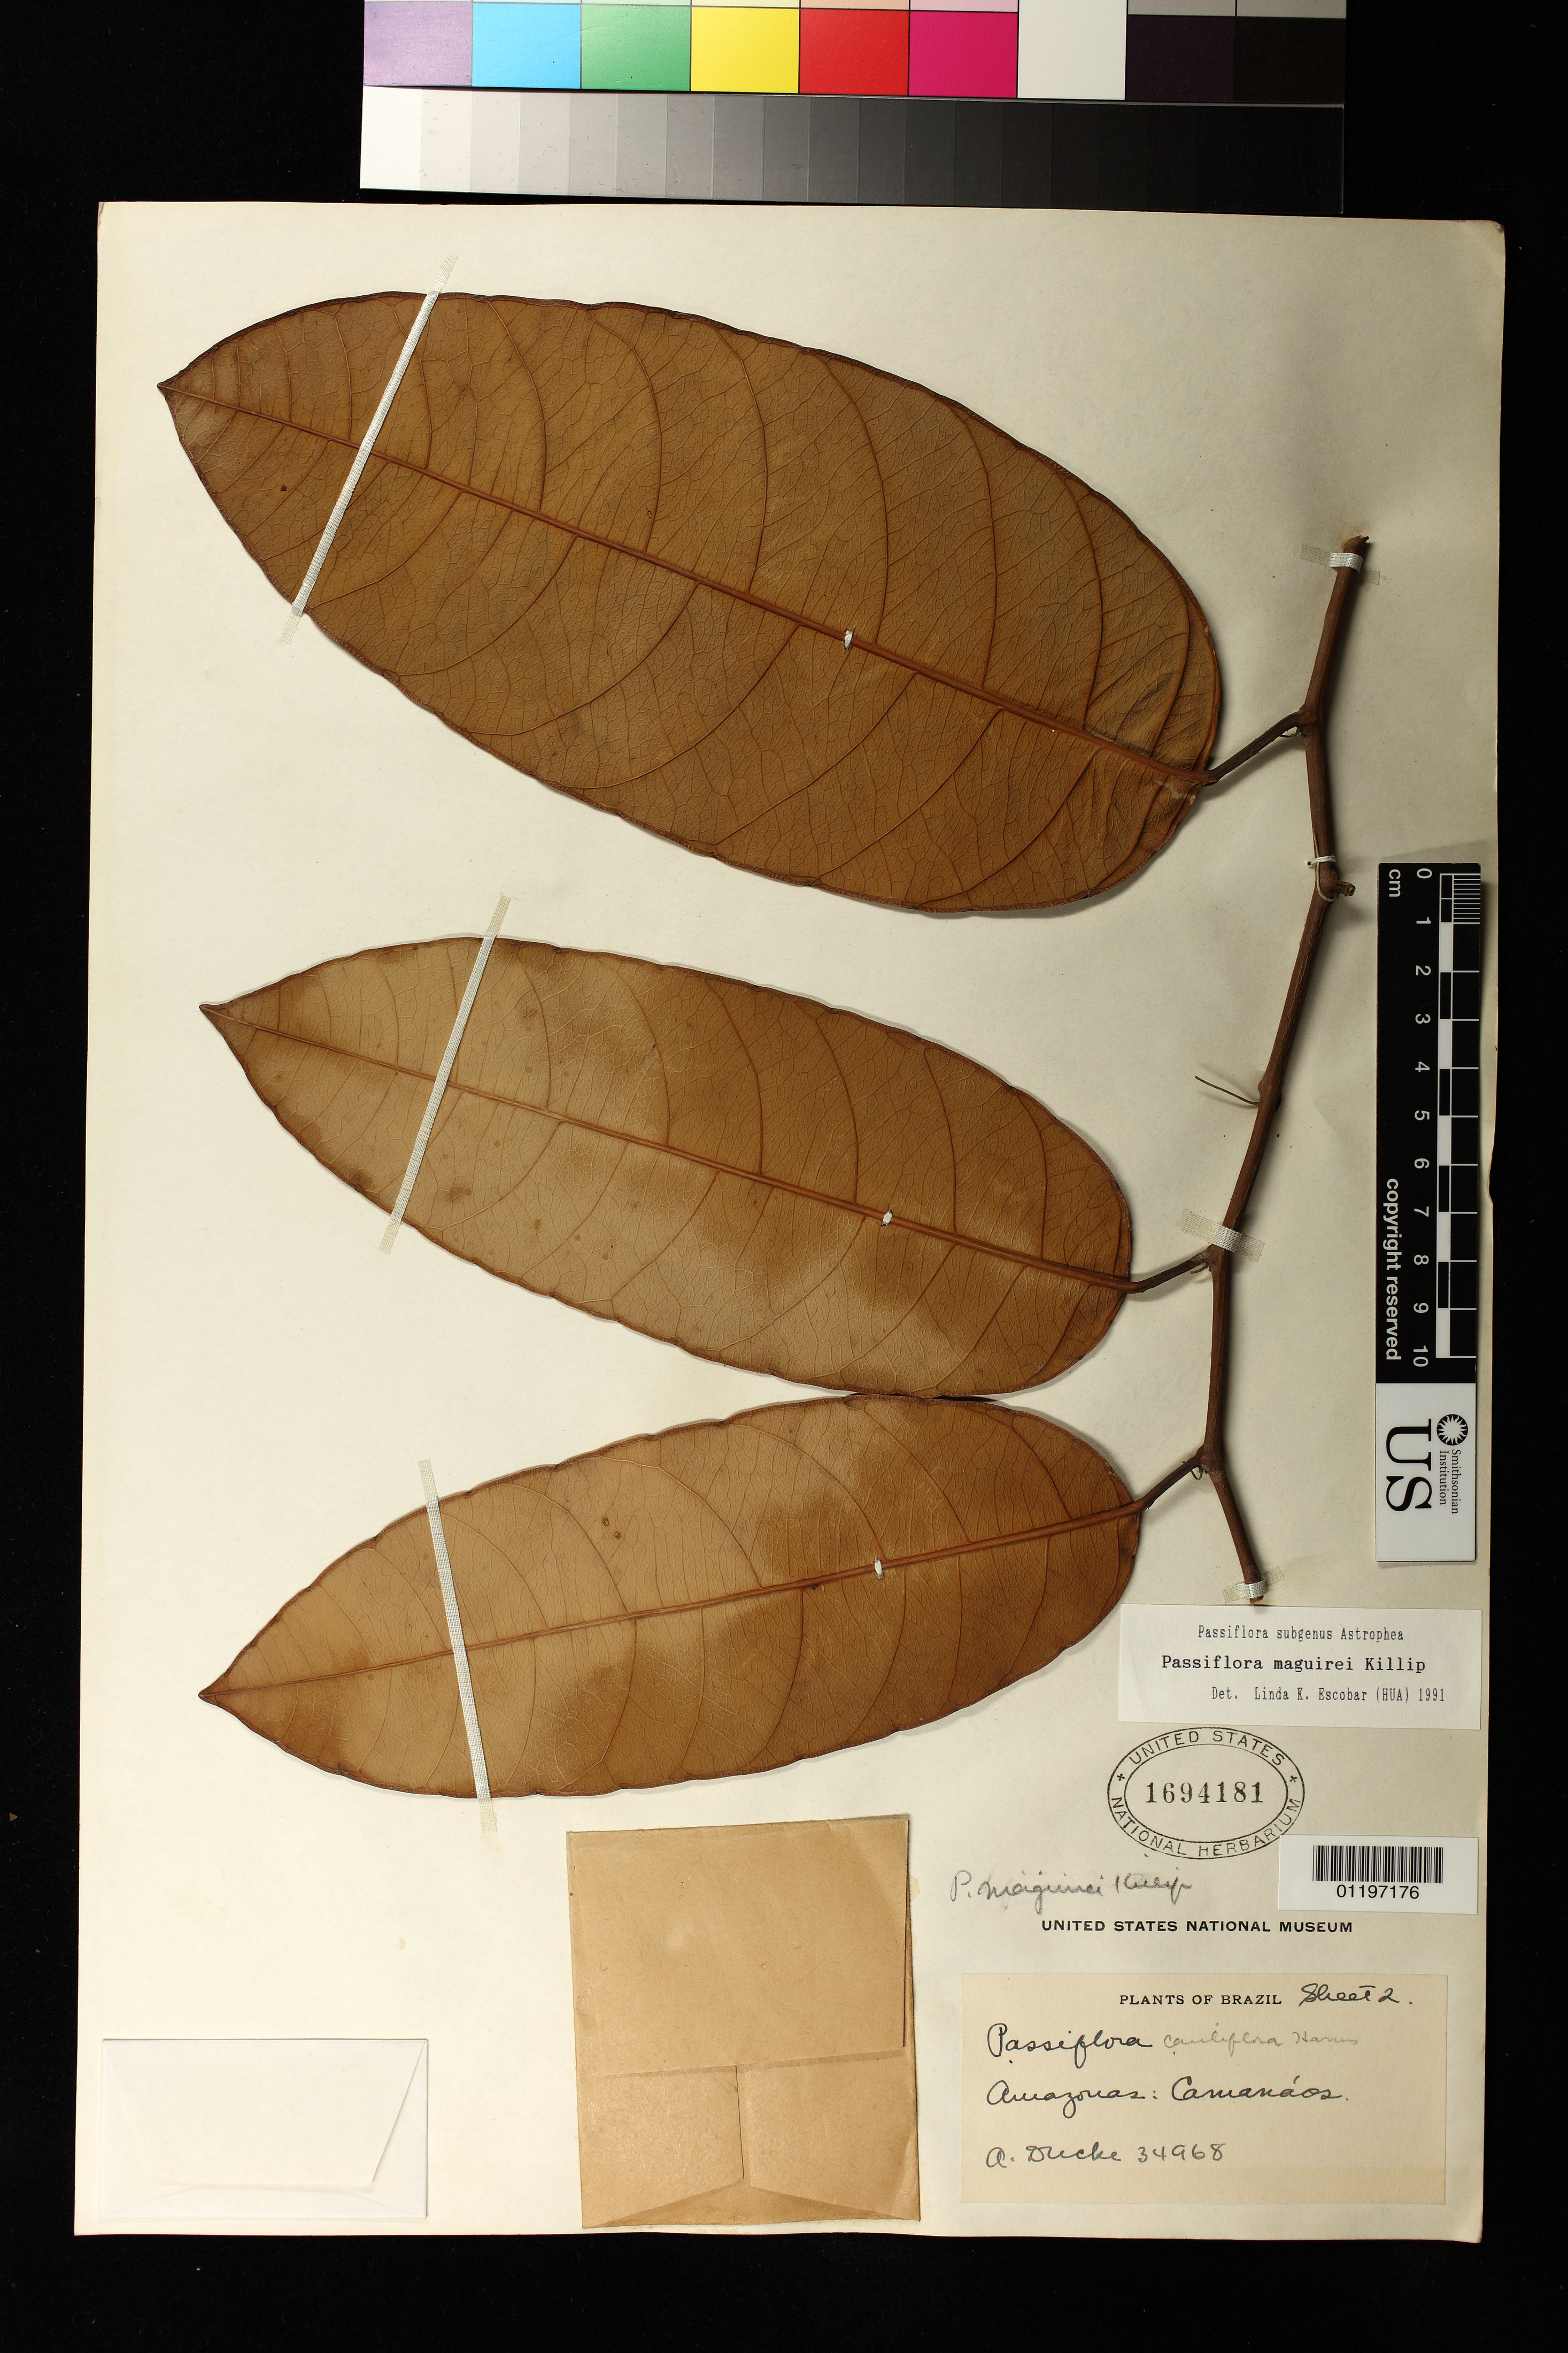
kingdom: Plantae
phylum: Tracheophyta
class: Magnoliopsida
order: Malpighiales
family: Passifloraceae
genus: Passiflora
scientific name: Passiflora maguirei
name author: Killip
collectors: A. Ducke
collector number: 34968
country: Brazil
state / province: Amazonas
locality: Camanaos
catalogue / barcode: US 1694181